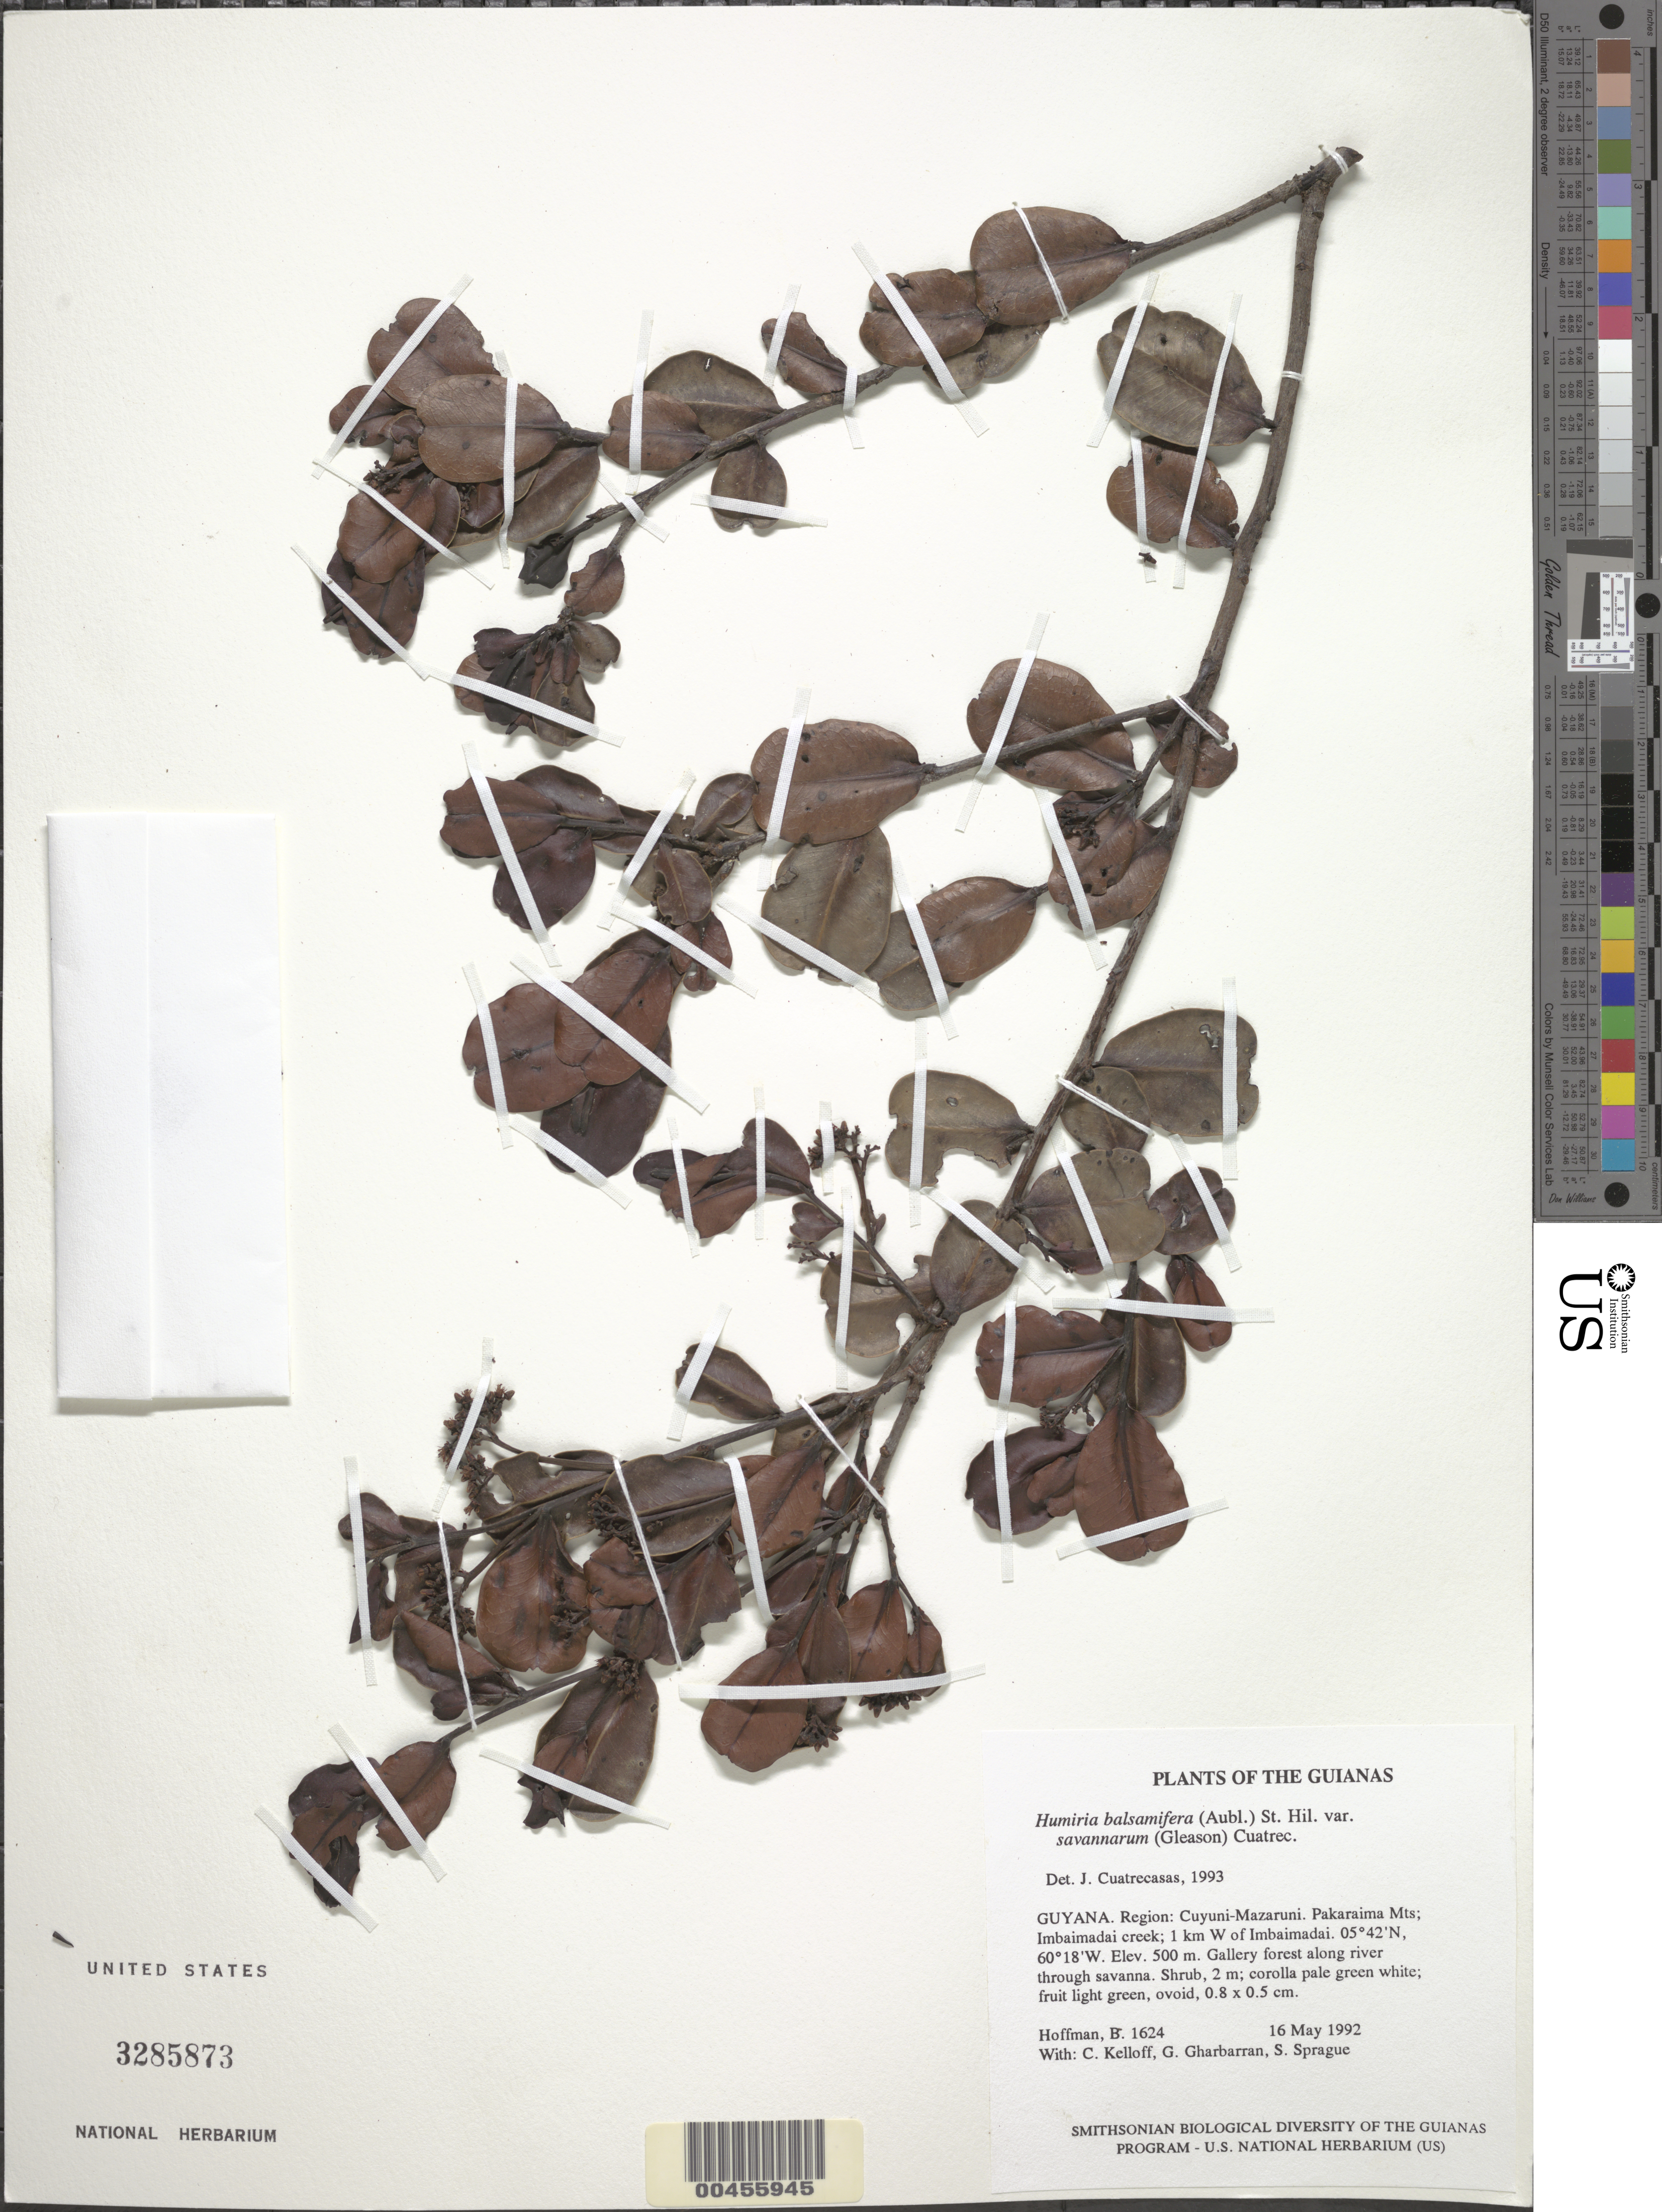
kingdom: Plantae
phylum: Tracheophyta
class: Magnoliopsida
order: Malpighiales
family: Humiriaceae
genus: Humiria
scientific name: Humiria balsamifera var. savannarum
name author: (Gleason) Cuatrec.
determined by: Cuatrecasas, J.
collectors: B. Hoffman, C. L. Kelloff, G. Gharbarran & S. Sprague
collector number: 1624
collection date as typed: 16 May 1992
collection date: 1992-05-16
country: Guyana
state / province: Cuyuni-Mazaruni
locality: Pakaraima Mts; Imbaimadai Creek; 1 km W of Imbaimadai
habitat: Gallery forest along river through savanna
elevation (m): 500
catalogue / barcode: US 3285873